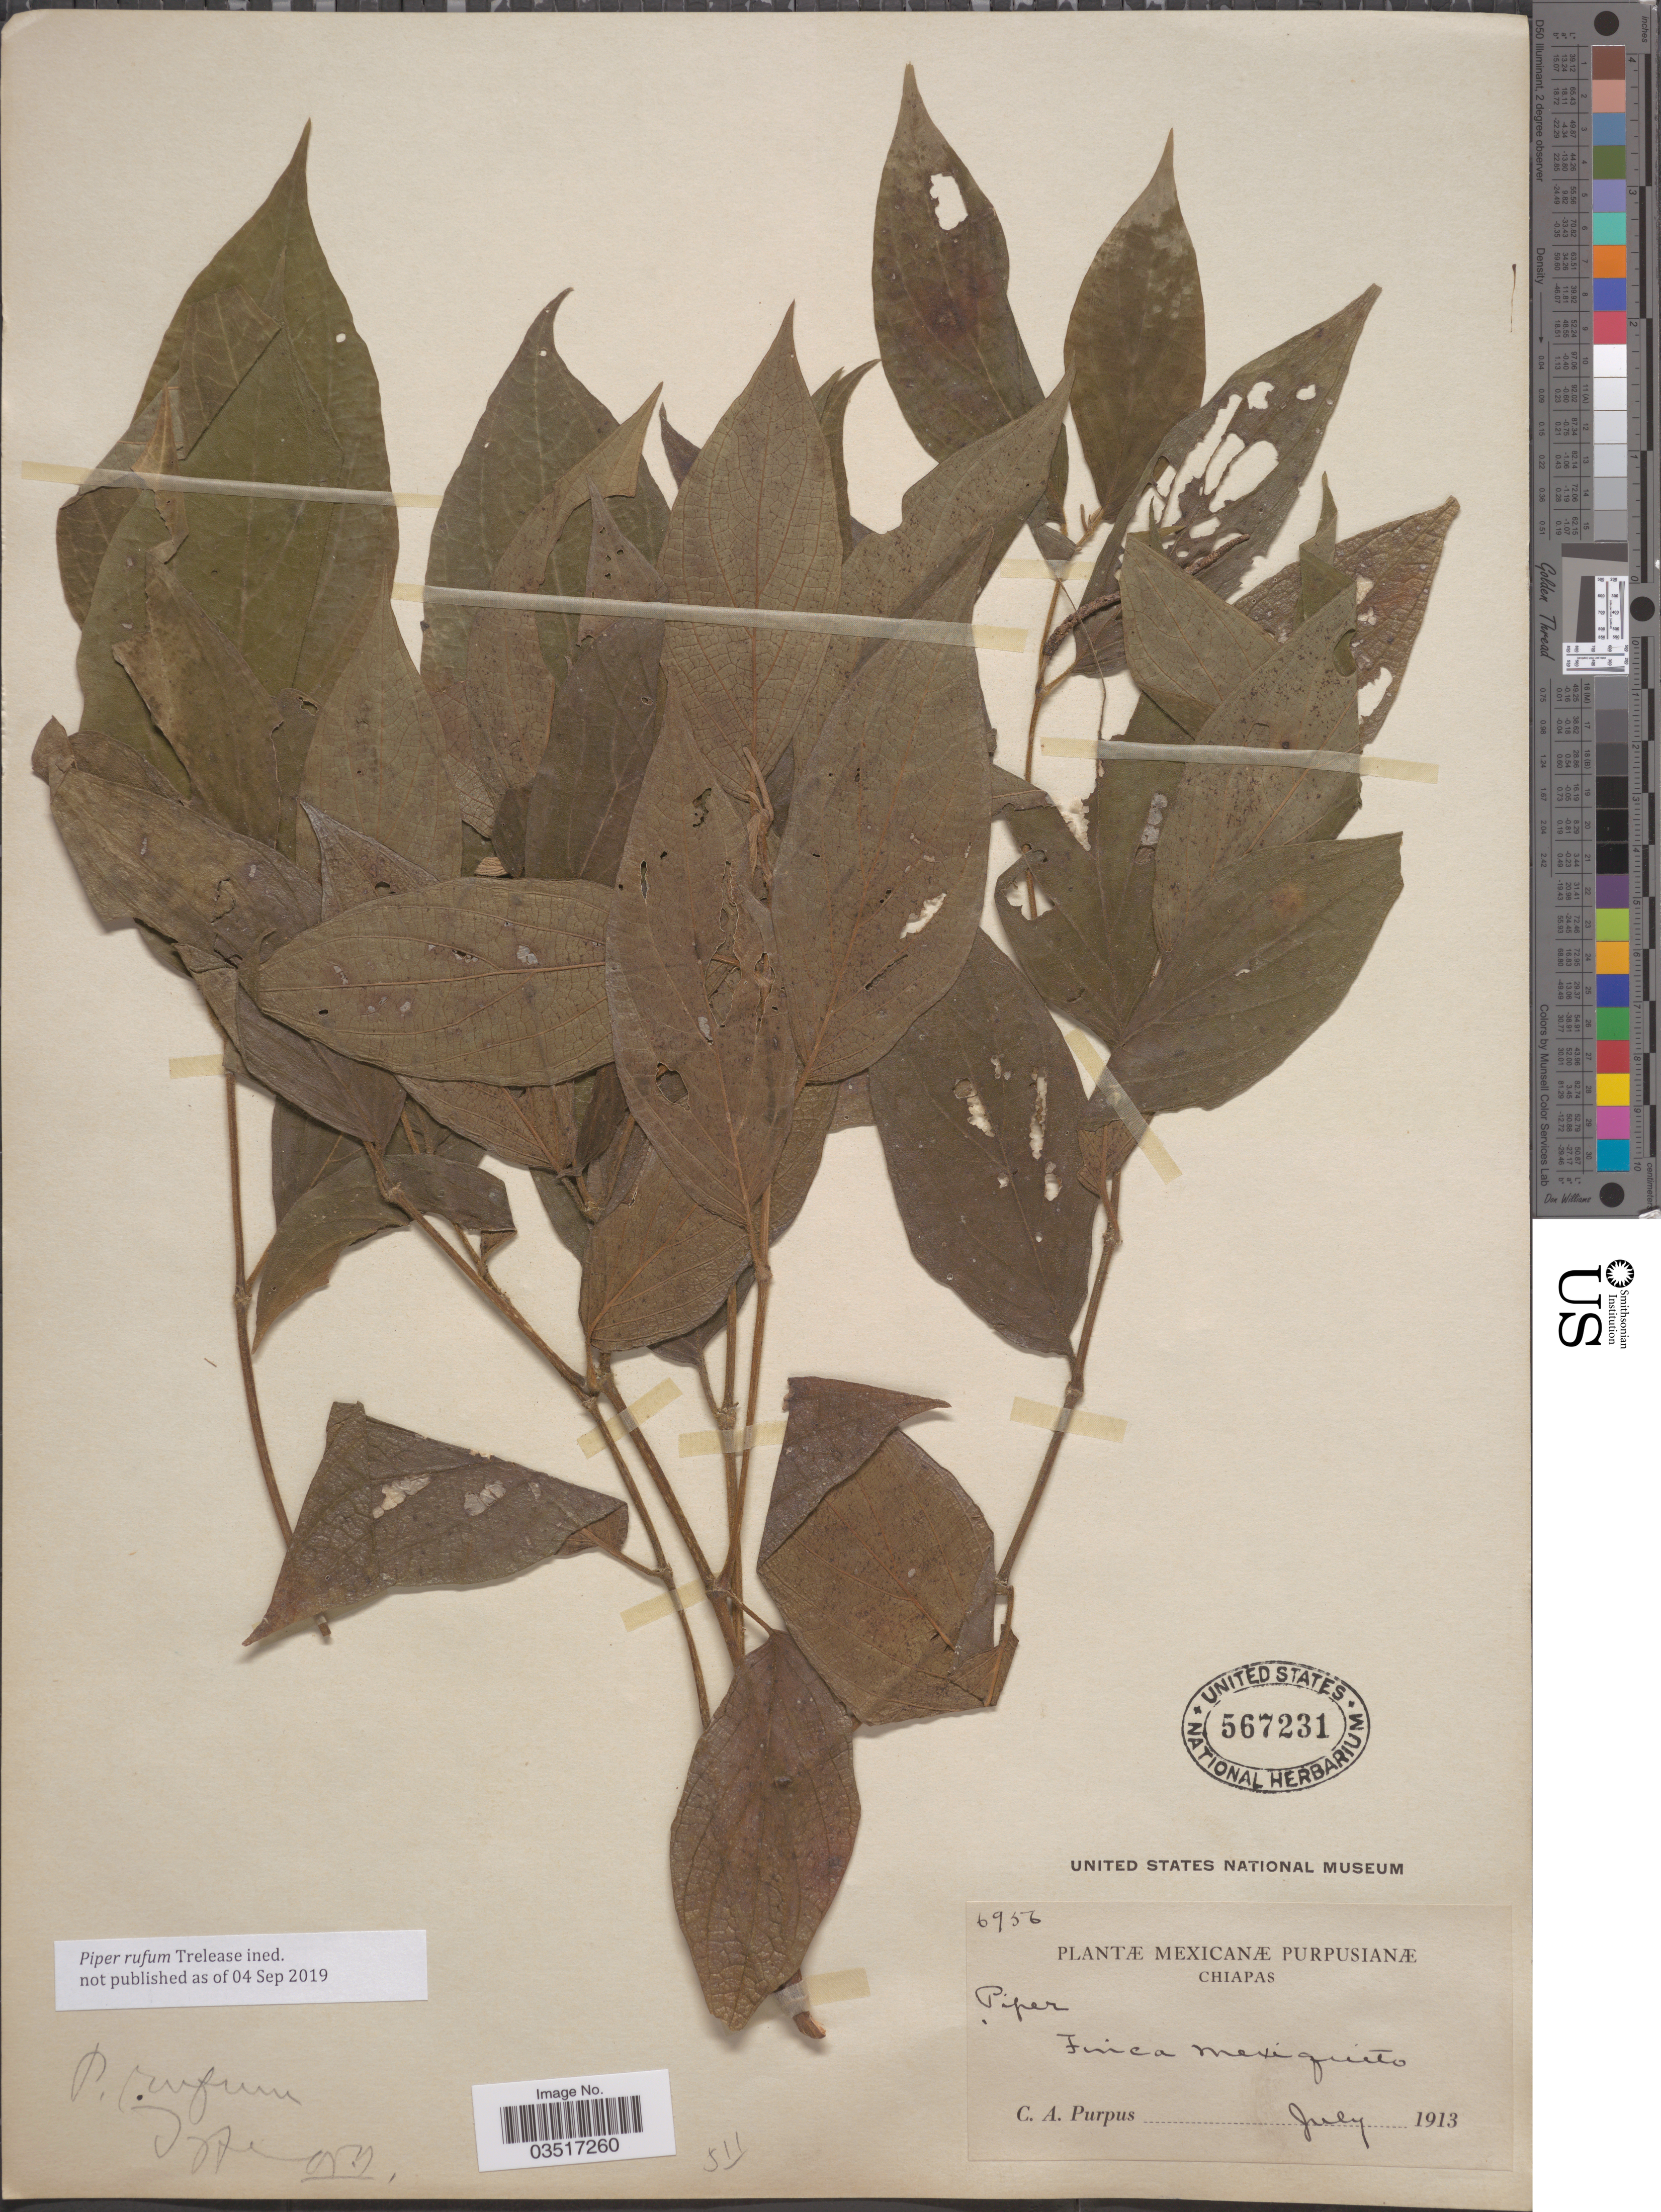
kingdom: Plantae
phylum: Tracheophyta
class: Magnoliopsida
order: Piperales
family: Piperaceae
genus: Piper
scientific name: Piper sp.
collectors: C. A. Purpus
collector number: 6956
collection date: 1913-07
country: Mexico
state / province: Chiapas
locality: finca Mexiquito.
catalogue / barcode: US 567231